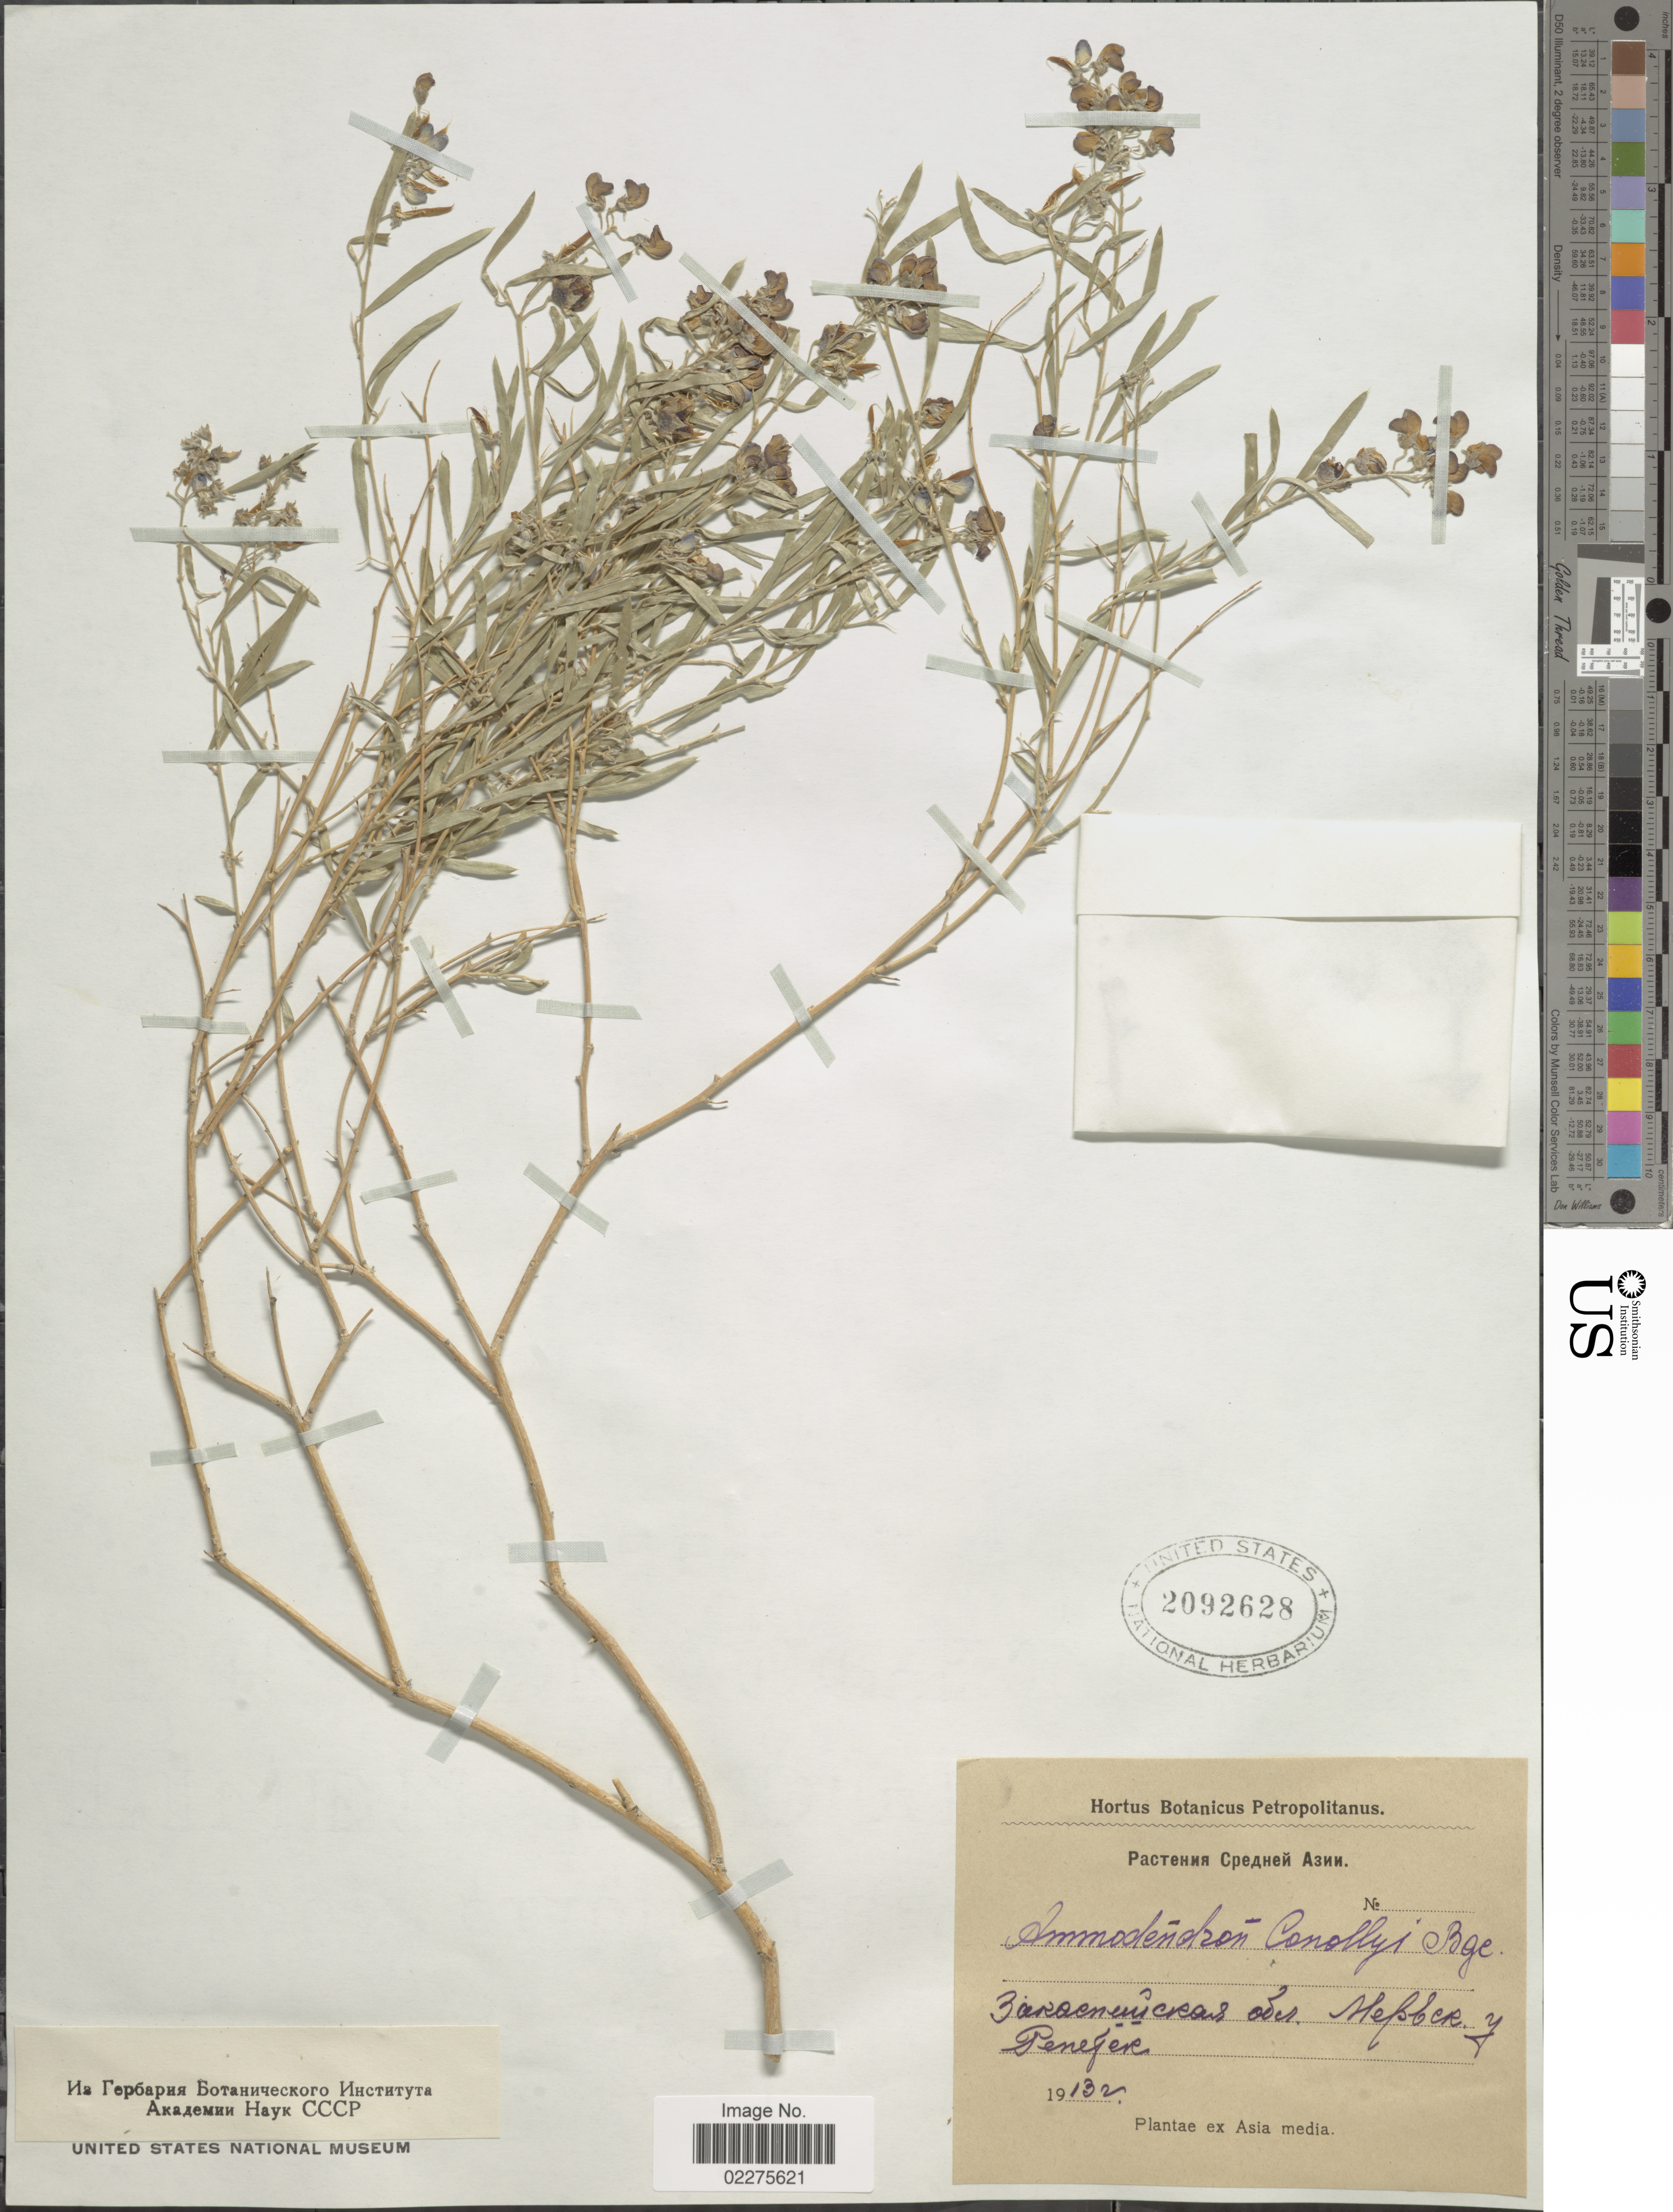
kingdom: Plantae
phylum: Tracheophyta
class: Magnoliopsida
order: Fabales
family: Fabaceae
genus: Ammodendron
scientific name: Ammodendron conollyi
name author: Bunge ex Boiss.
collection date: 1932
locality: Asia Media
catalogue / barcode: US 2092628